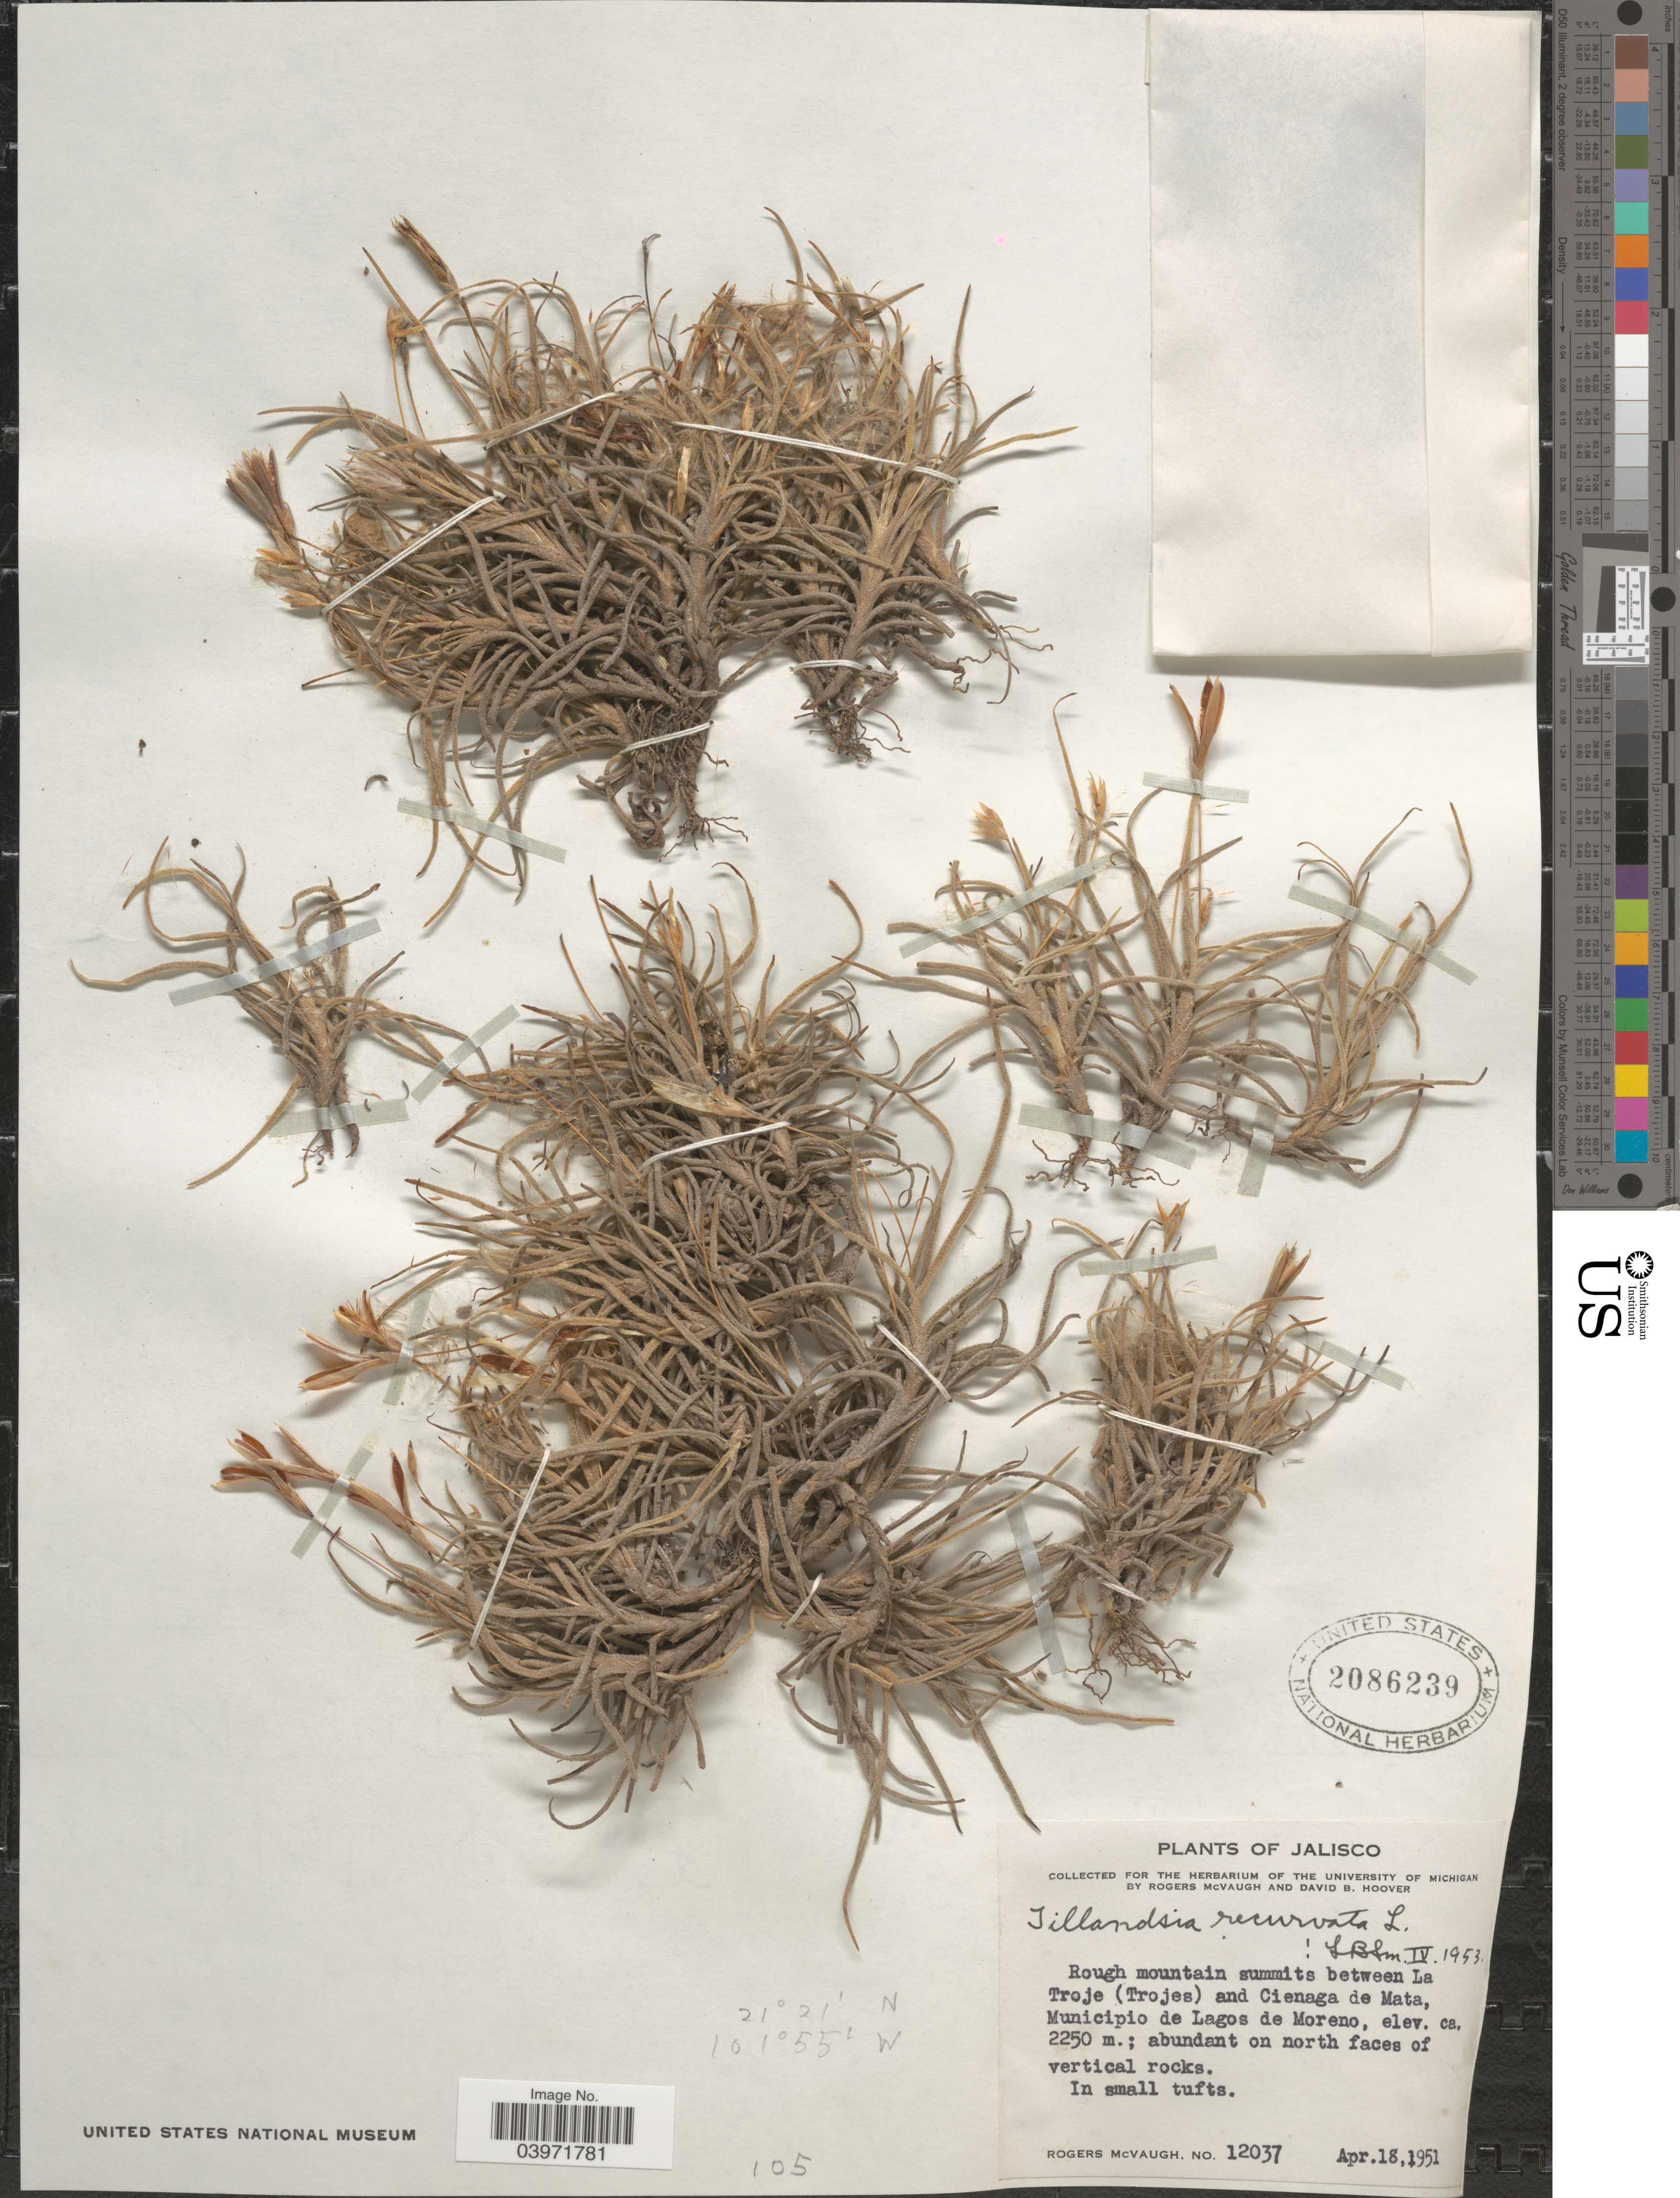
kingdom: Plantae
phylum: Tracheophyta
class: Liliopsida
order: Poales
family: Bromeliaceae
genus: Tillandsia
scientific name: Tillandsia recurvata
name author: L.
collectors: R. McVaugh & D. B. Hoover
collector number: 12037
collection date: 1951-04-18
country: Mexico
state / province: Jalisco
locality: Rough mountain summits between La Troje (Trojes) and Cienaga de Mata, Municipio de Lagos de Moreno.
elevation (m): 2250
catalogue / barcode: US 2086239